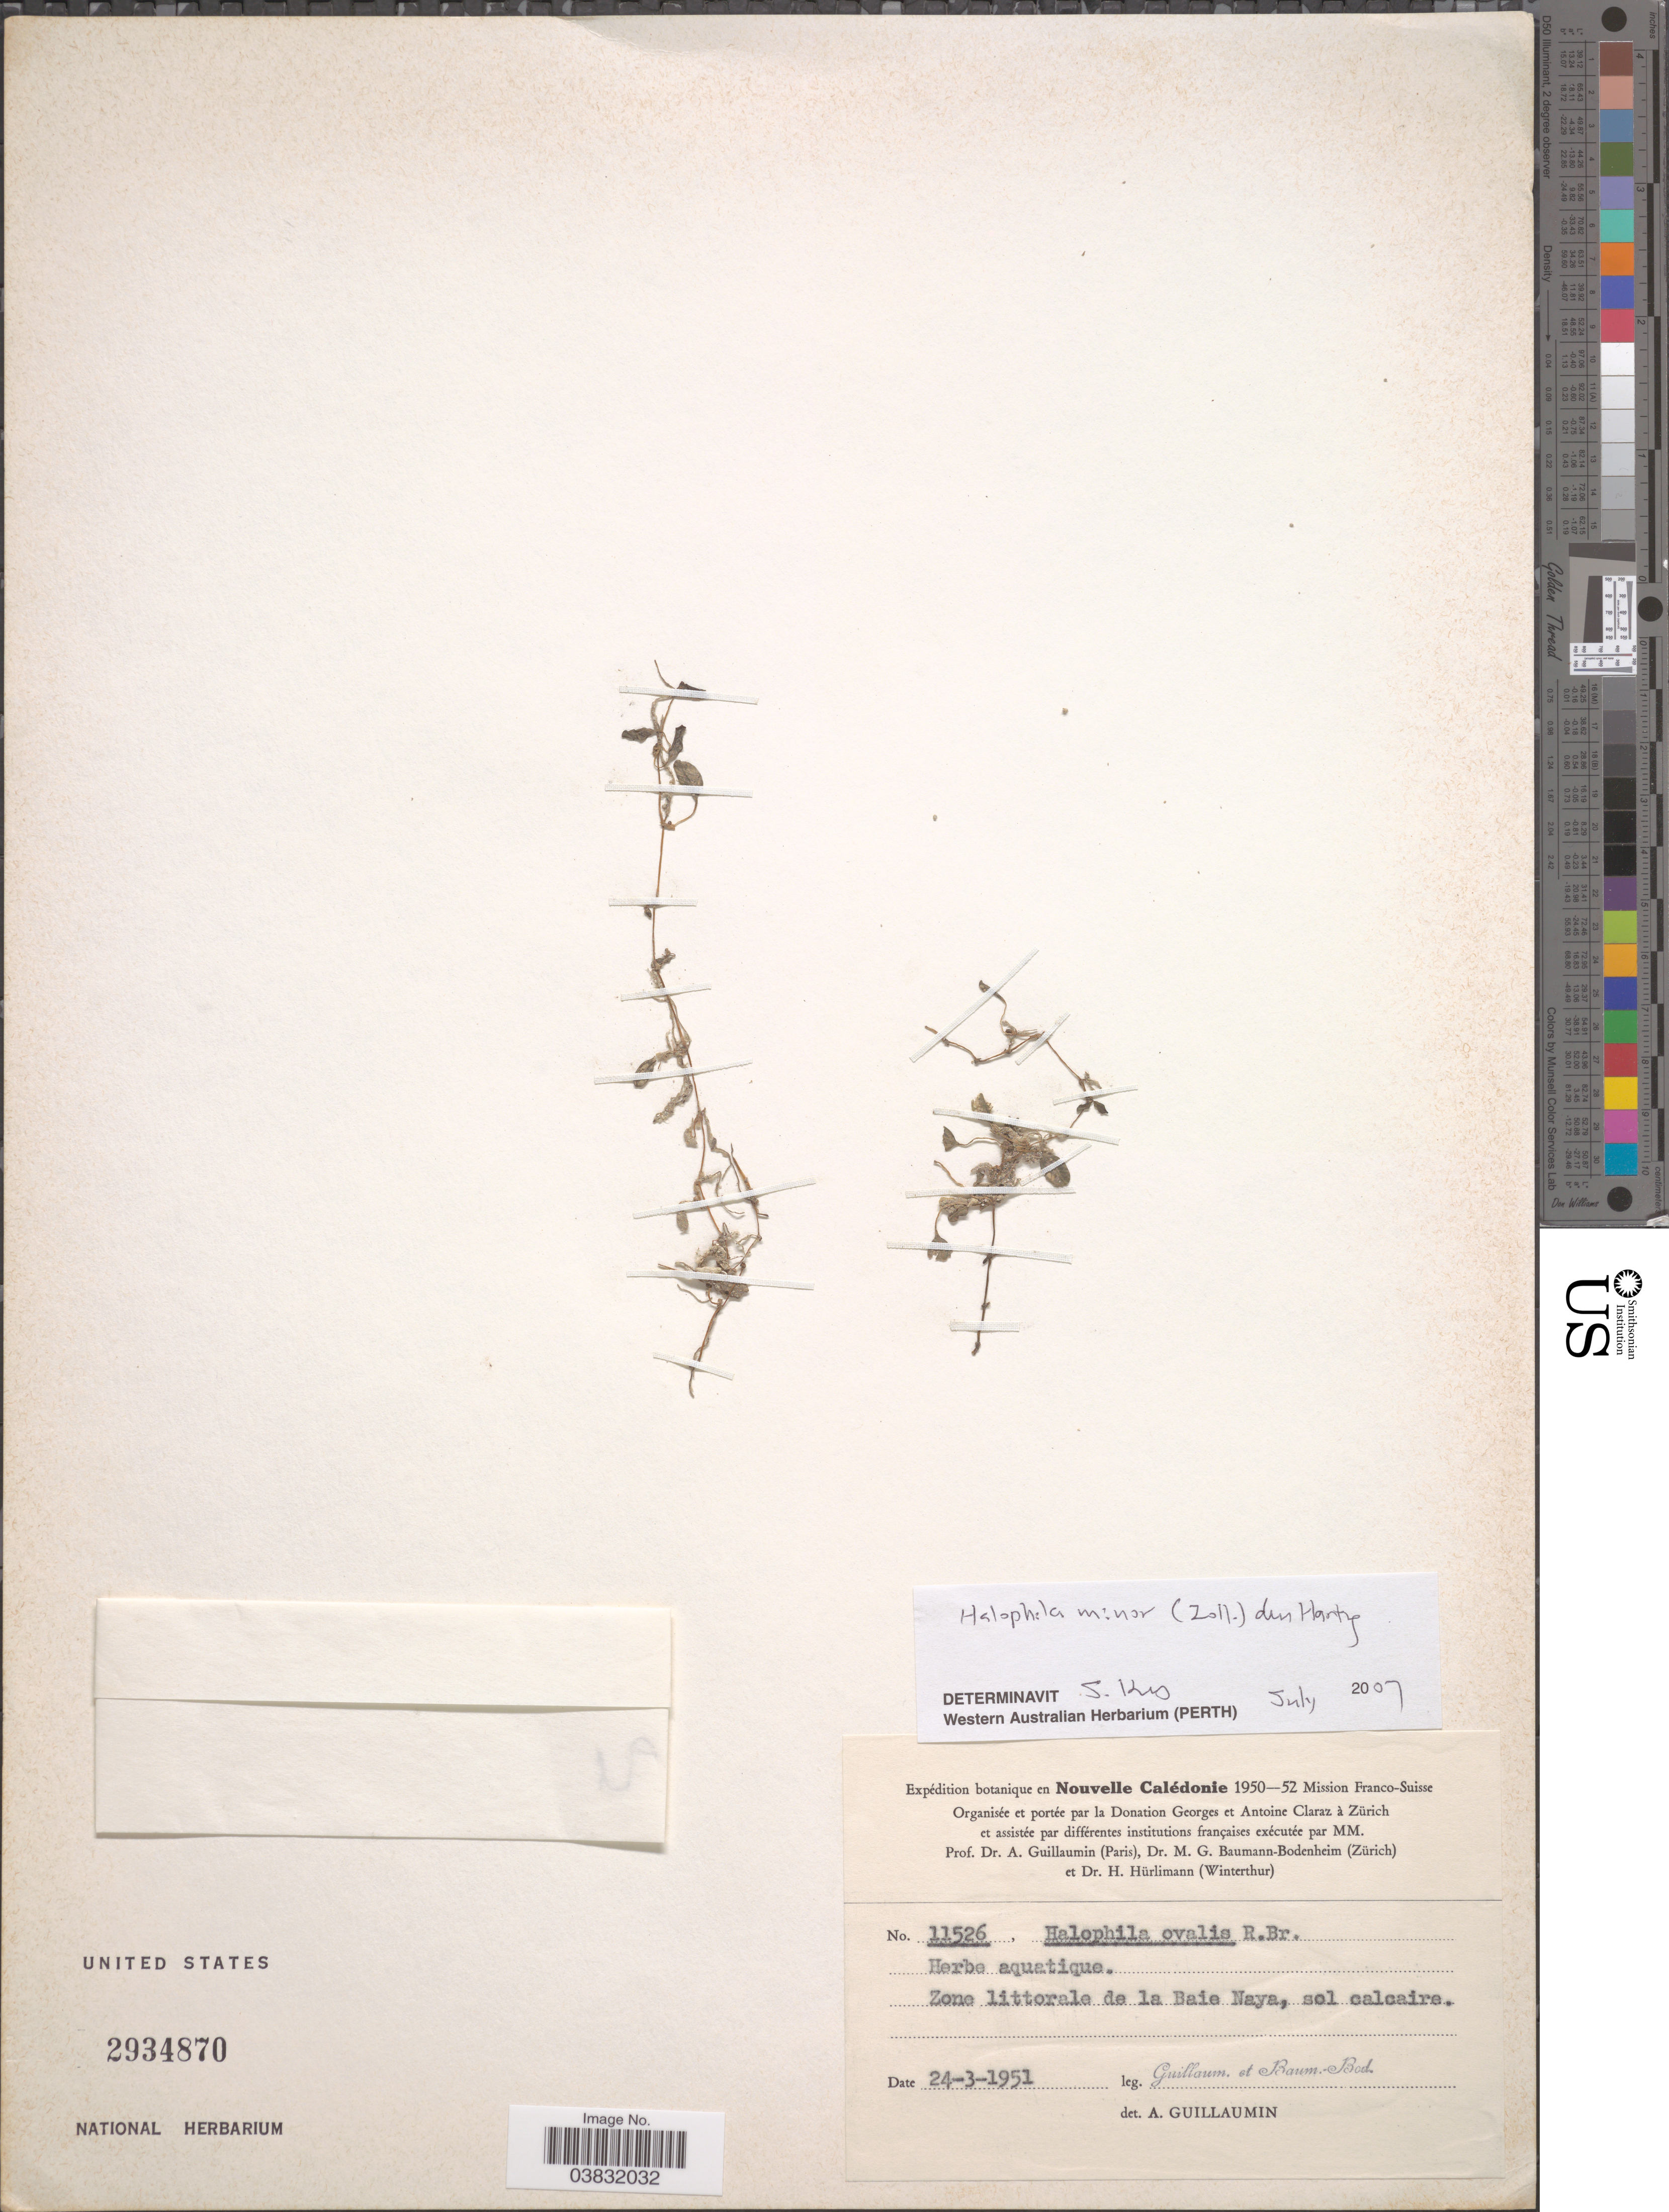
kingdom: Plantae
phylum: Tracheophyta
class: Liliopsida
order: Alismatales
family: Hydrocharitaceae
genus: Halophila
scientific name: Halophila minor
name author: (Zoll.) Hartog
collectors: A. Guillaumin & M. G. Baumann-Bodenheim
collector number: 11526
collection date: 1951-03-24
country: New Caledonia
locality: Nouvelle Calédonie. Zone littorale de la Baie Naya, sol calcaire.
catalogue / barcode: US 2934870